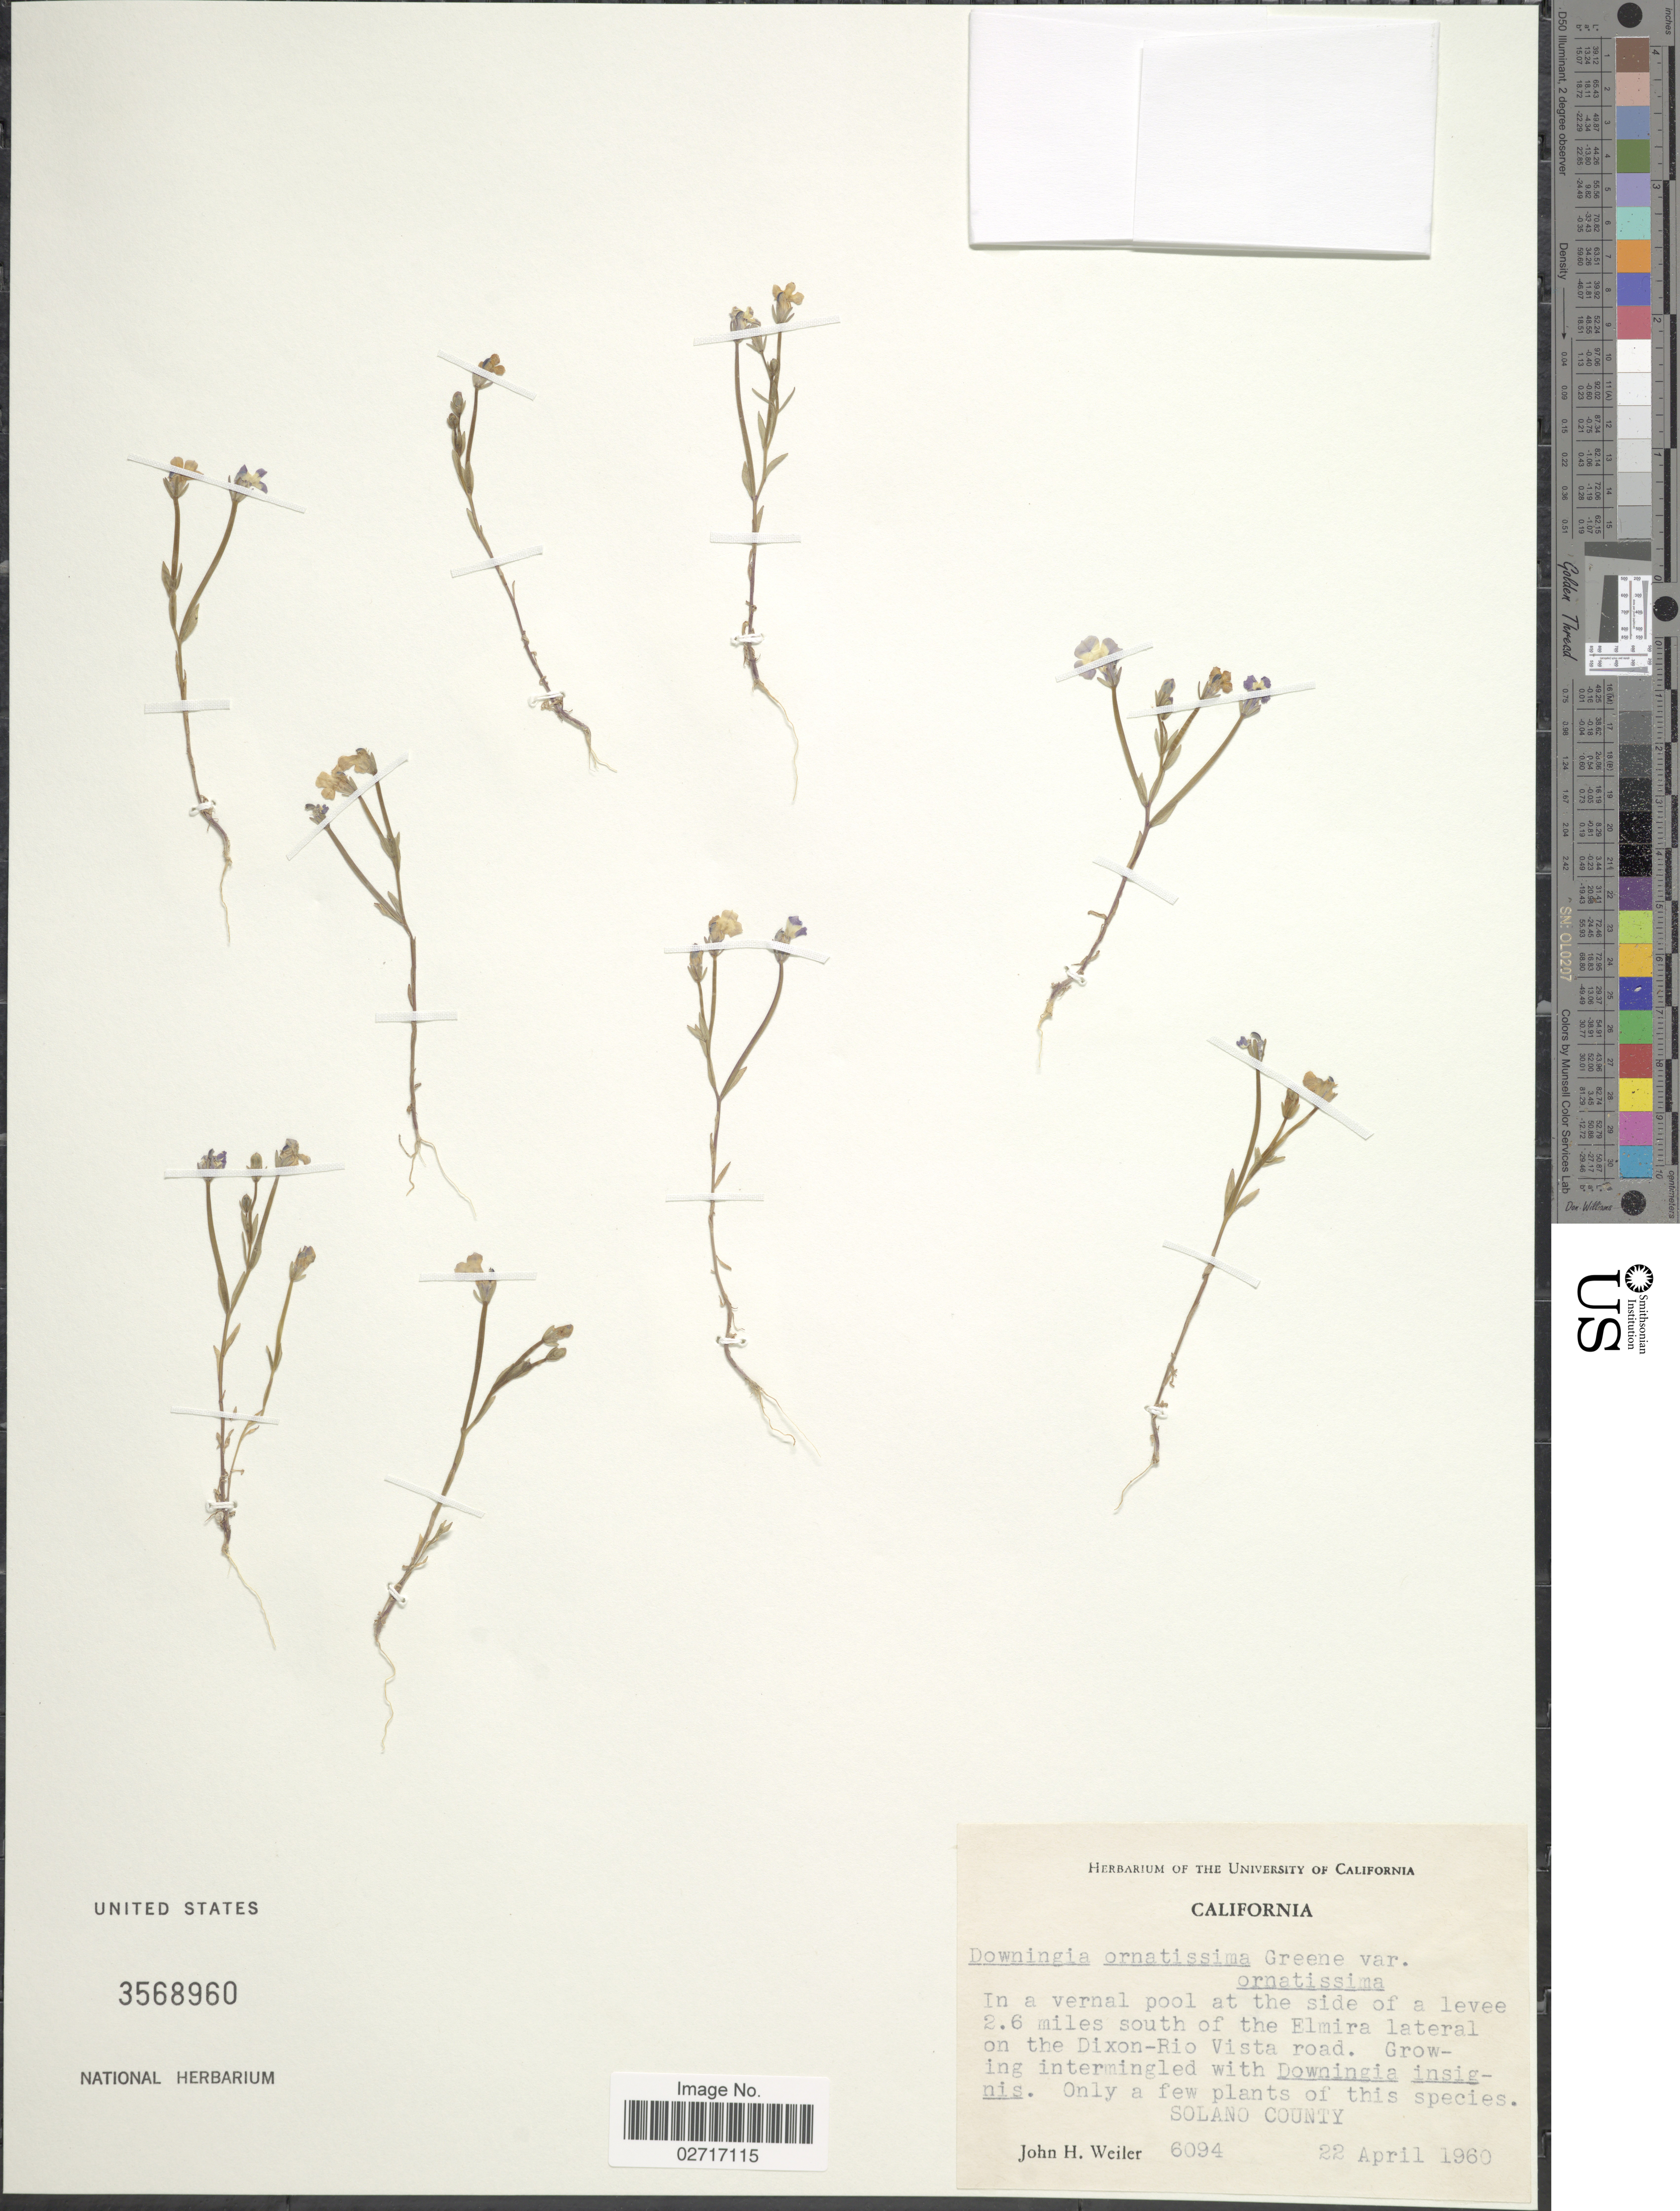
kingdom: Plantae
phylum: Tracheophyta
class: Magnoliopsida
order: Asterales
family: Campanulaceae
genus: Downingia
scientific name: Downingia ornatissima var. ornatissima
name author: Greene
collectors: J. H. Weiler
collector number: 6094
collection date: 1960-04-22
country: United States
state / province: California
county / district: Solano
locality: In a vernal pool at the side of a levee 2.6 miles south of the Elmira lateral on the Dixon- Rio Vista road. Solano County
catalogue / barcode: US 3568960